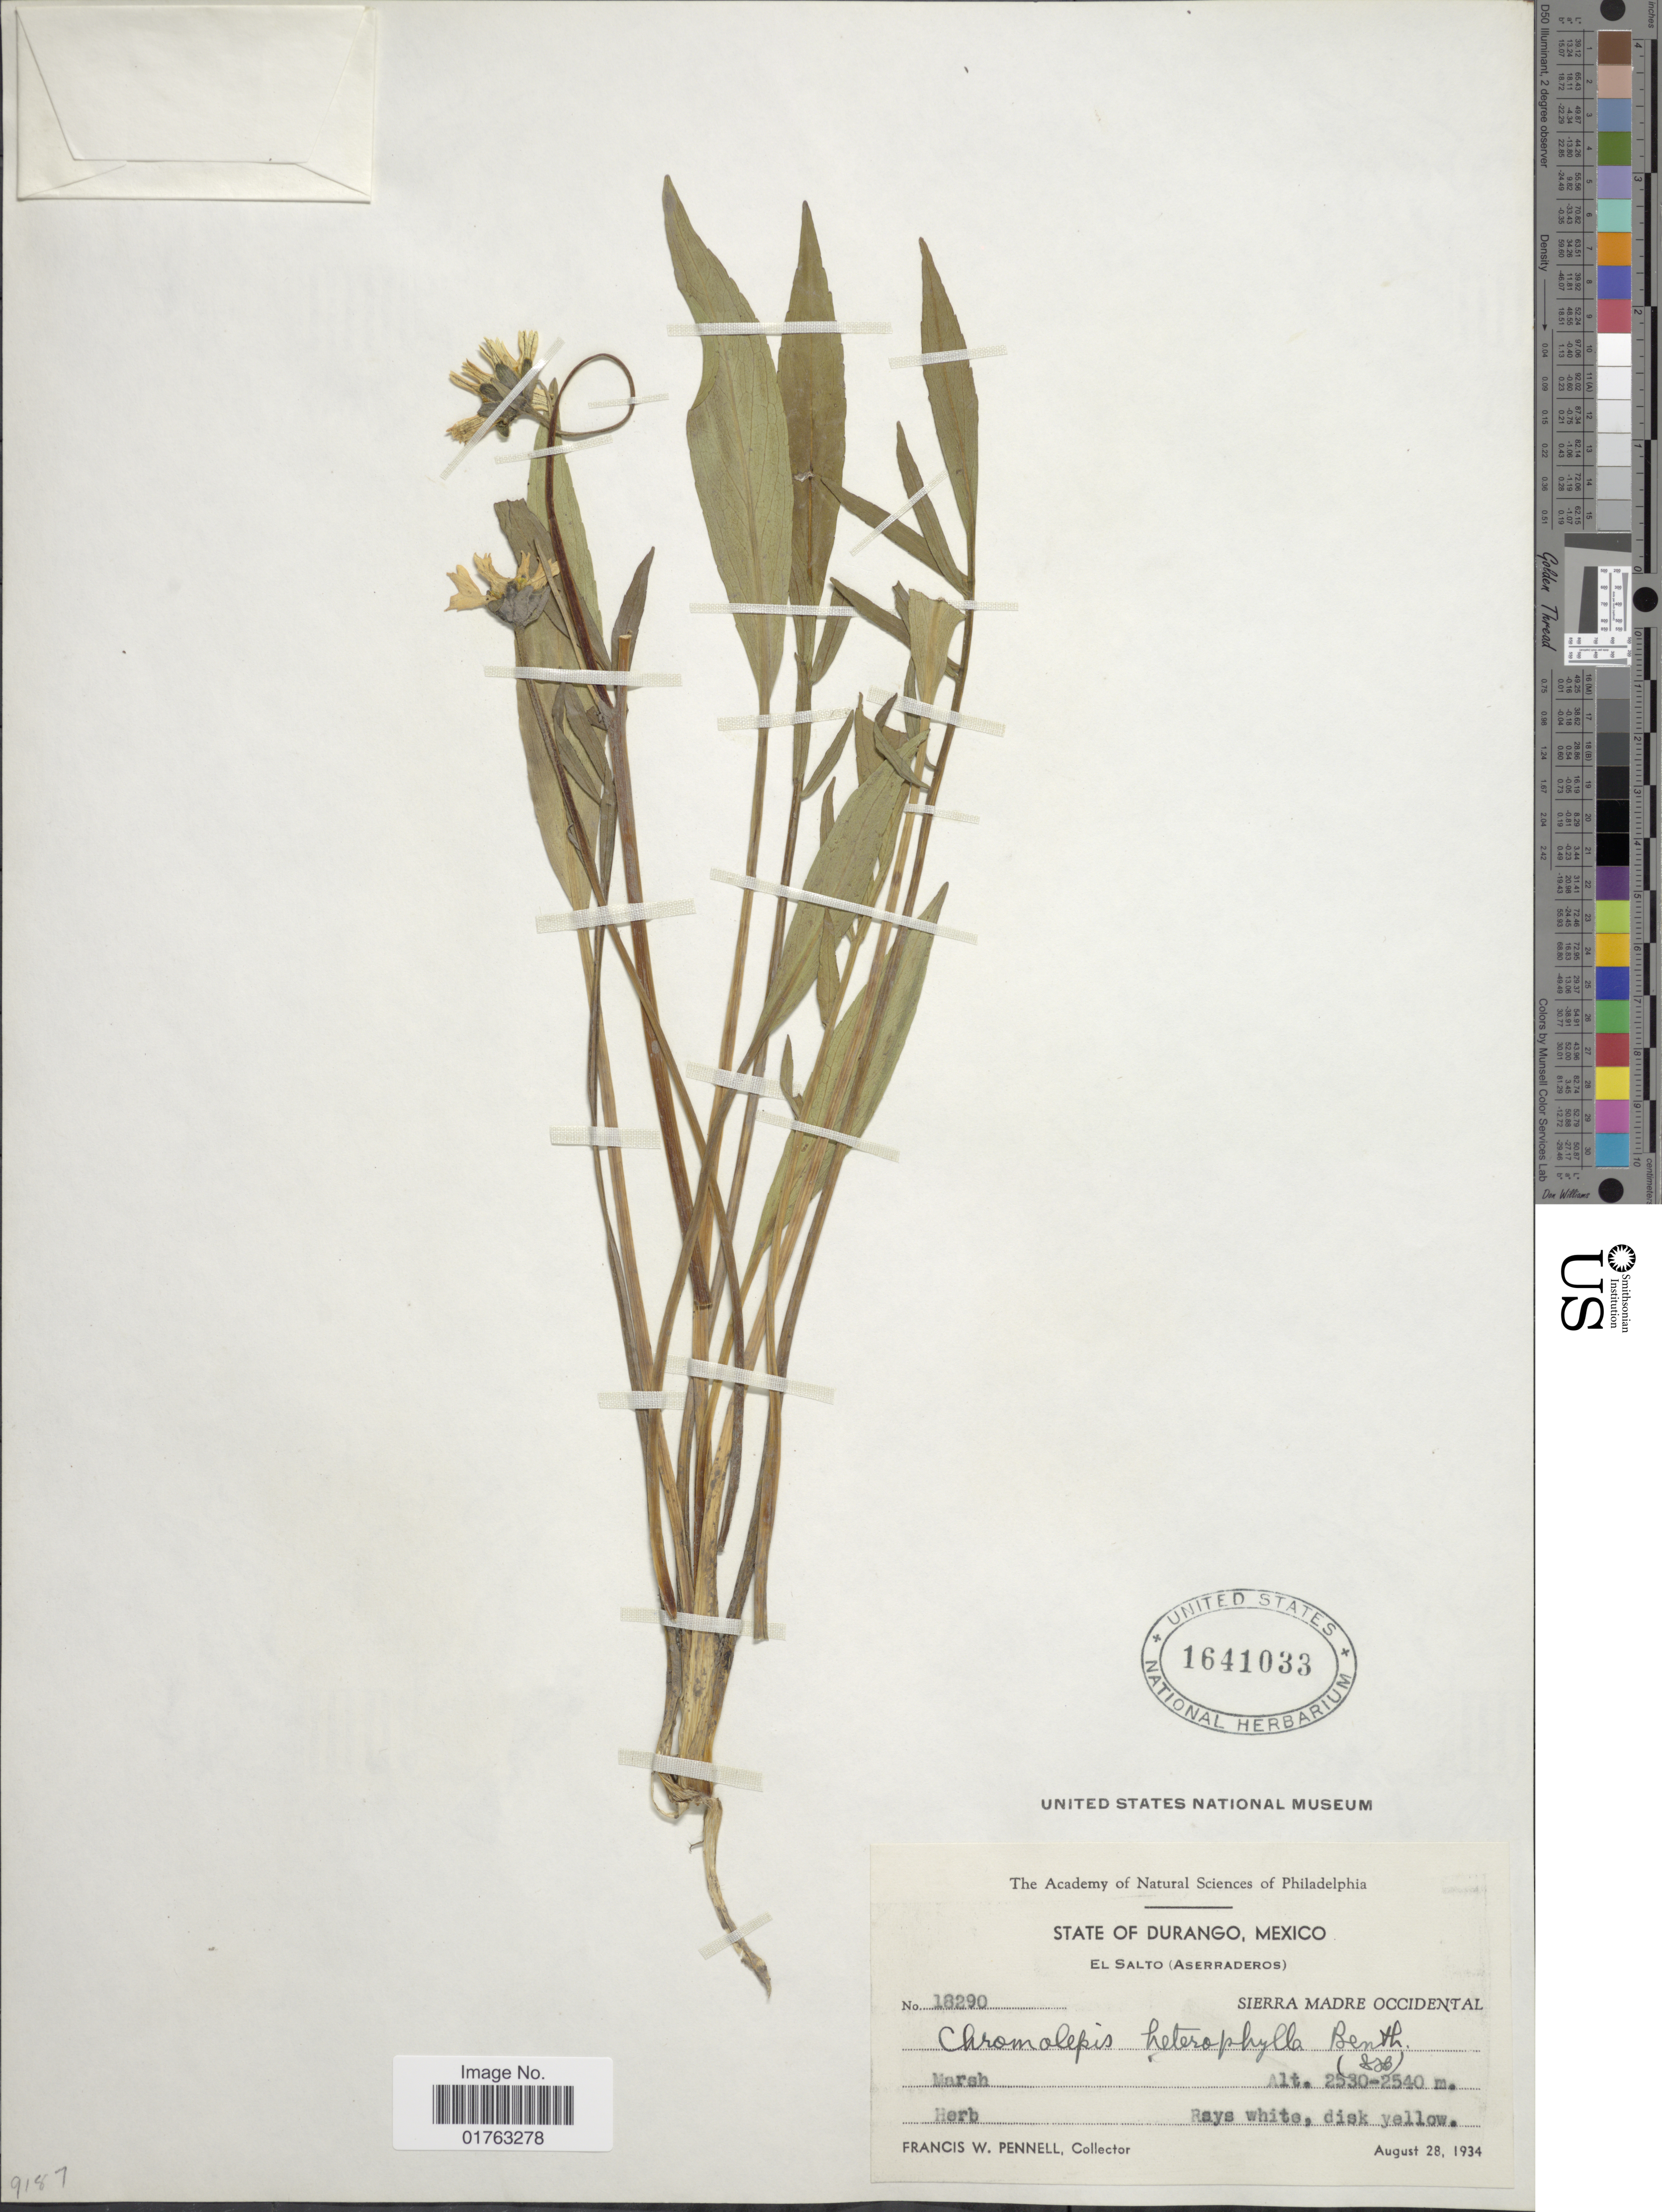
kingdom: Plantae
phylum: Tracheophyta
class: Magnoliopsida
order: Asterales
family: Asteraceae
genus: Chromolepis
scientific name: Chromolepis heterophylla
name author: Benth.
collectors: F. W. Pennell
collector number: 18290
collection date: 1934-08-28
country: Mexico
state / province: Durango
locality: El Salto (Aserraderos) Sierra Madre Occidental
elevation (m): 2530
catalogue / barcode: US 1641033